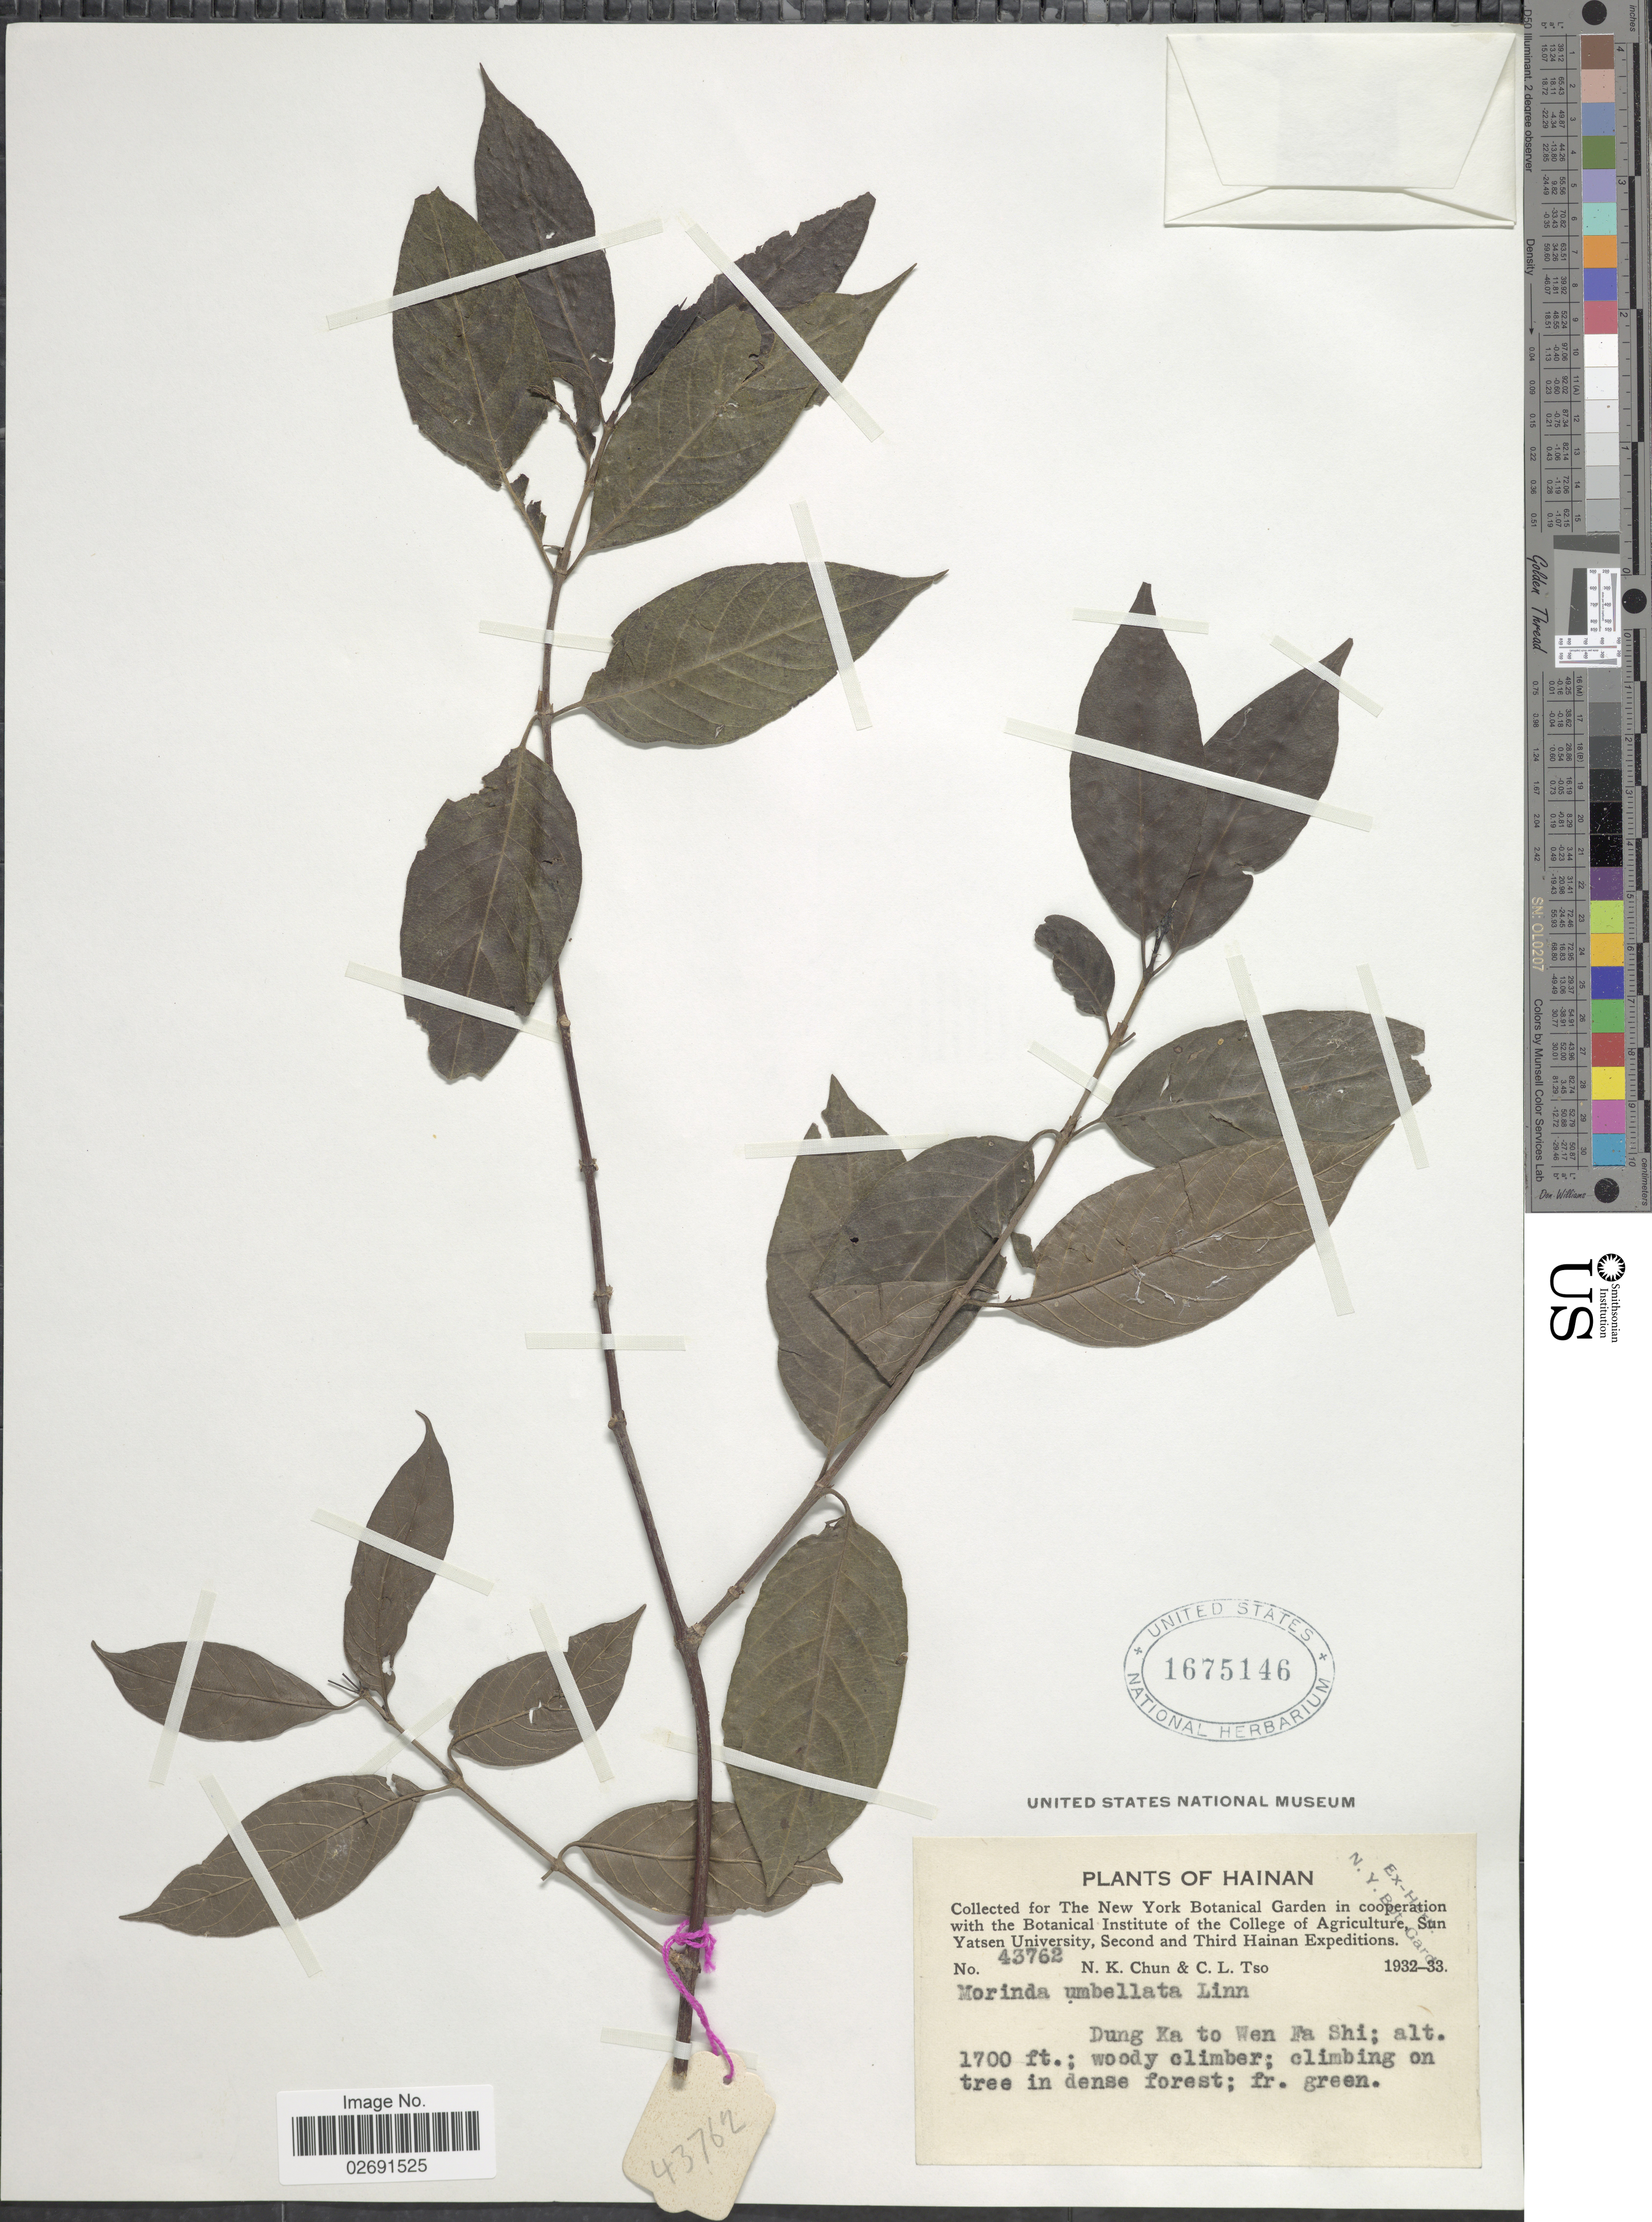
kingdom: Plantae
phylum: Tracheophyta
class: Magnoliopsida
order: Gentianales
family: Rubiaceae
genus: Gynochthodes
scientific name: Gynochthodes umbellata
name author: (L.) Razafim. & B. Bremer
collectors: N. K. Chun & C. Tso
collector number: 43762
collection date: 1932/1933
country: China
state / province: Hainan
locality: Dung Ka to Wen Fa Shi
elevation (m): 518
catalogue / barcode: US 1675146